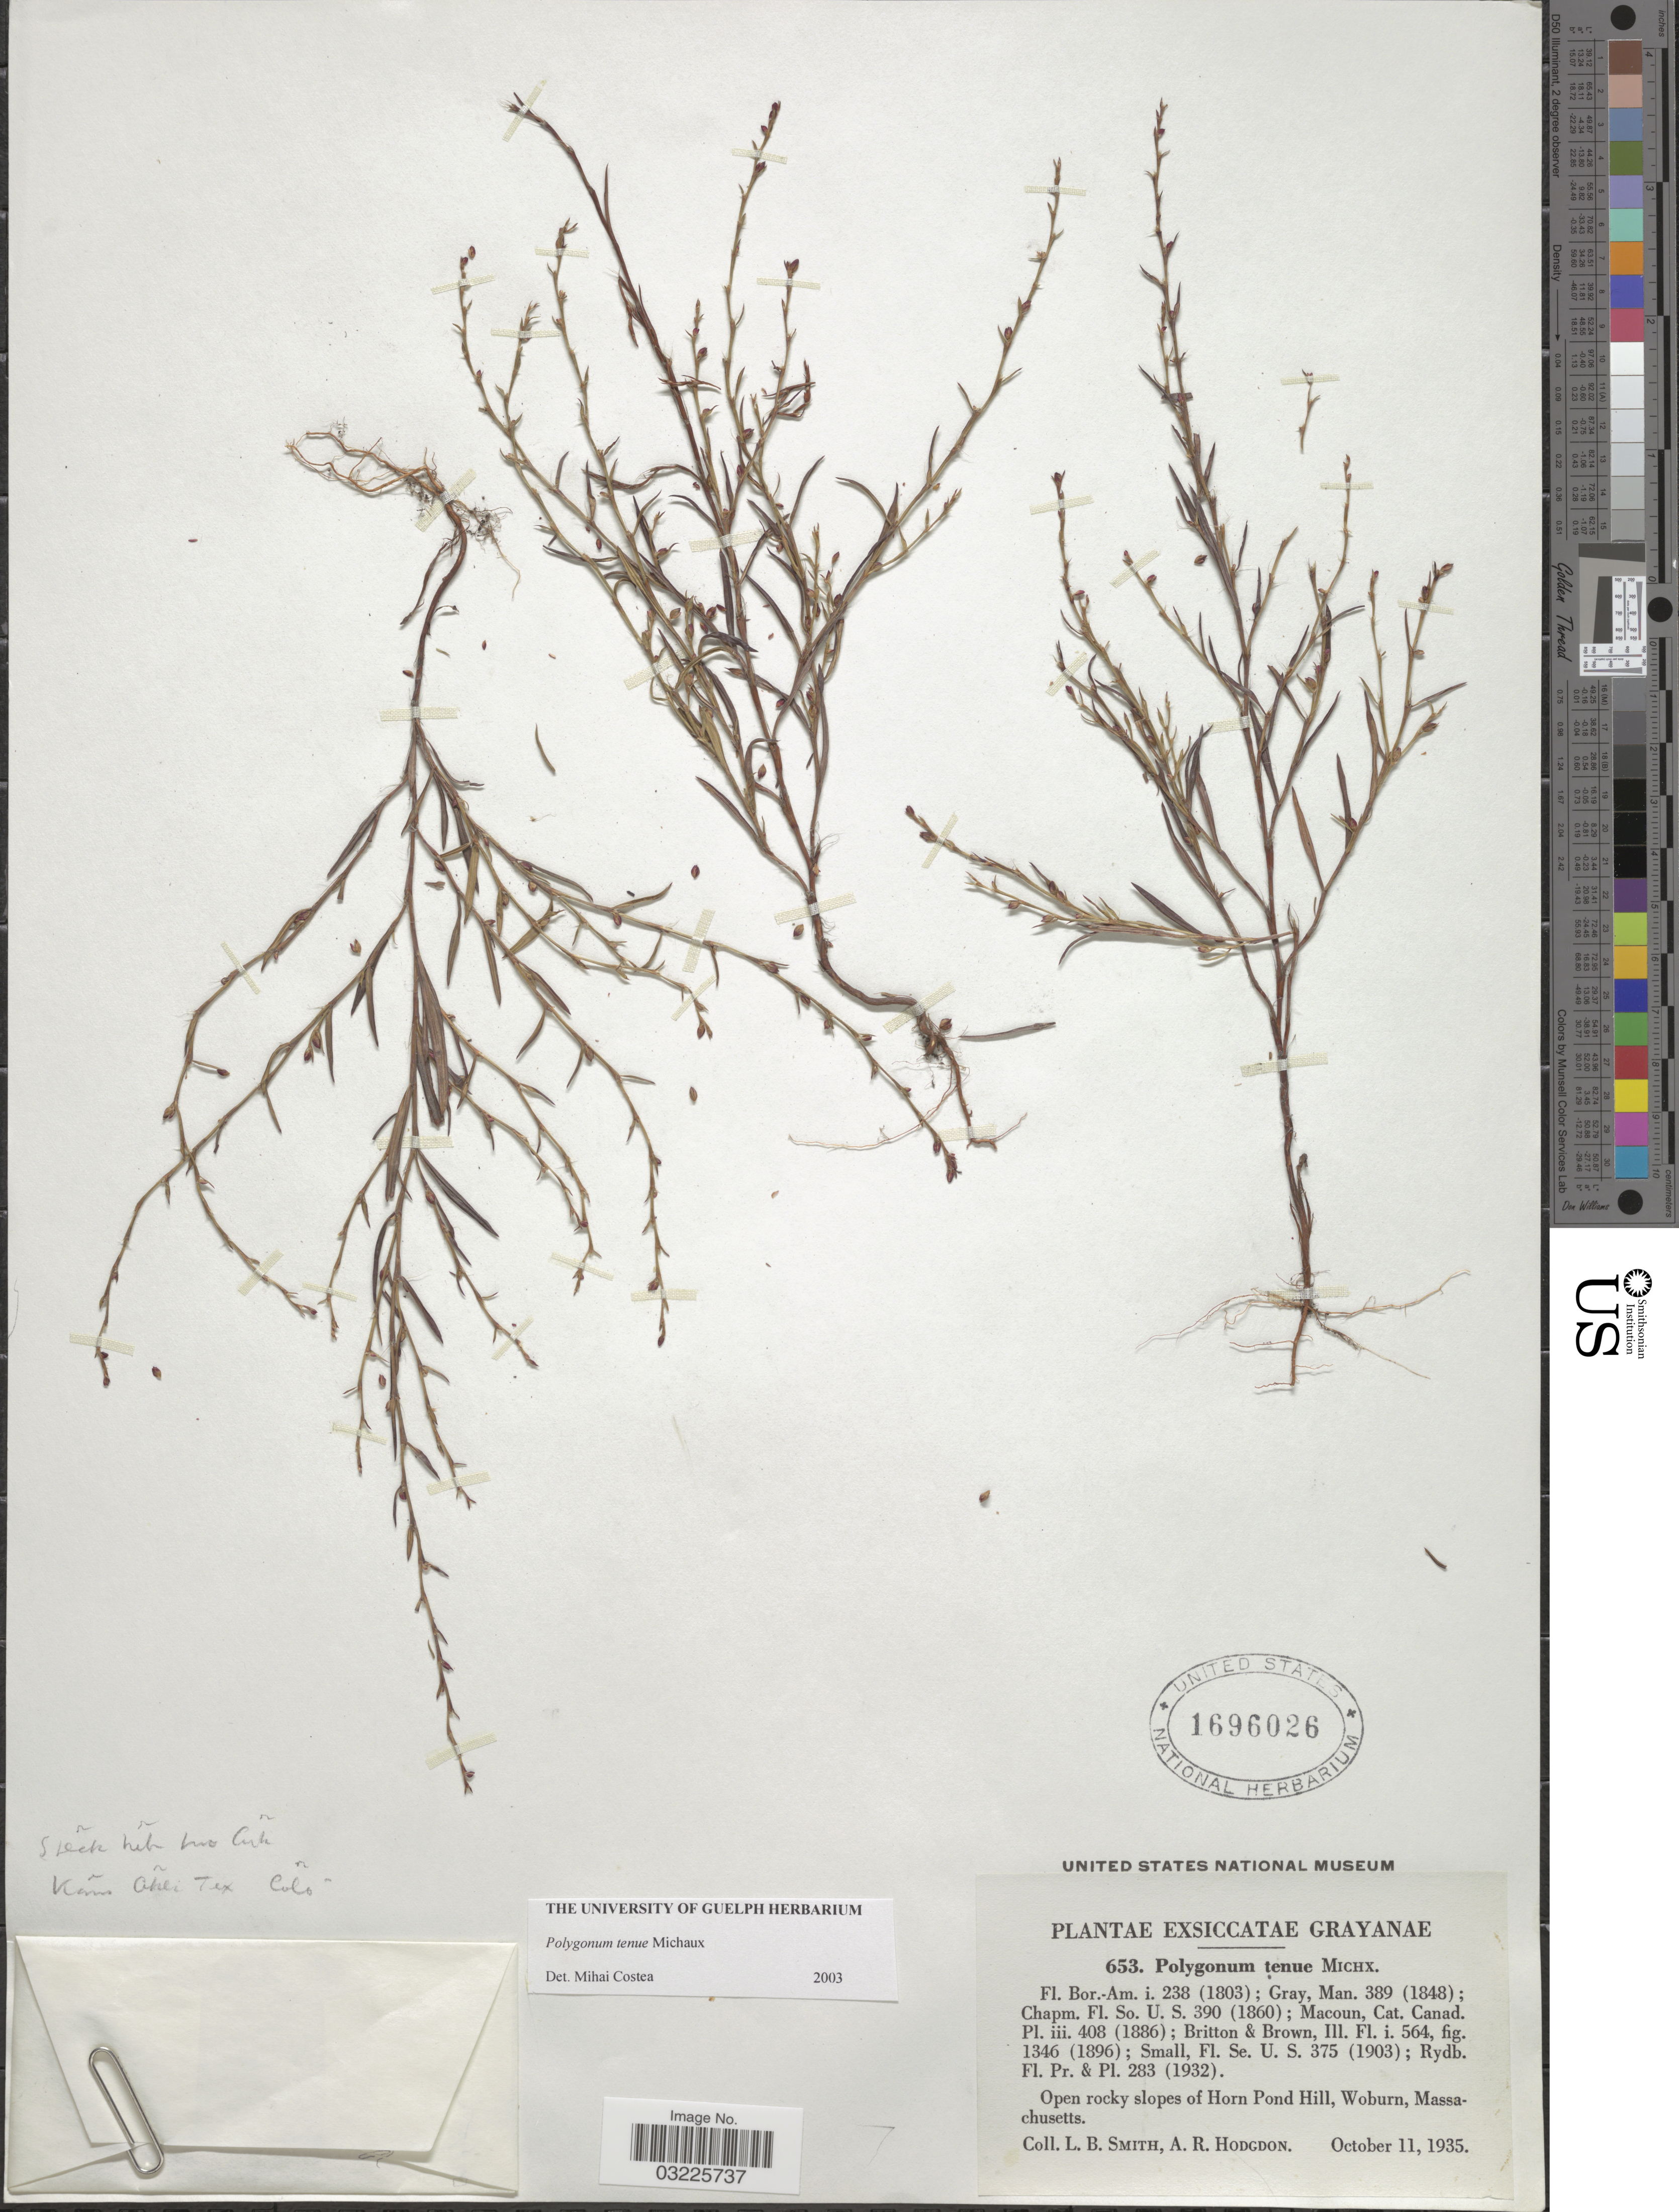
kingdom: Plantae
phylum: Tracheophyta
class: Magnoliopsida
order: Caryophyllales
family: Polygonaceae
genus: Polygonum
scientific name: Polygonum tenue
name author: F. Michx.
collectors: L. Smith & A. R. Hodgdon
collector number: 653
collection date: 1935-10-11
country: United States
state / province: Massachusetts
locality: Open rocky slopes of Horn Pond Hill, Woburn.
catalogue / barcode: US 1696026